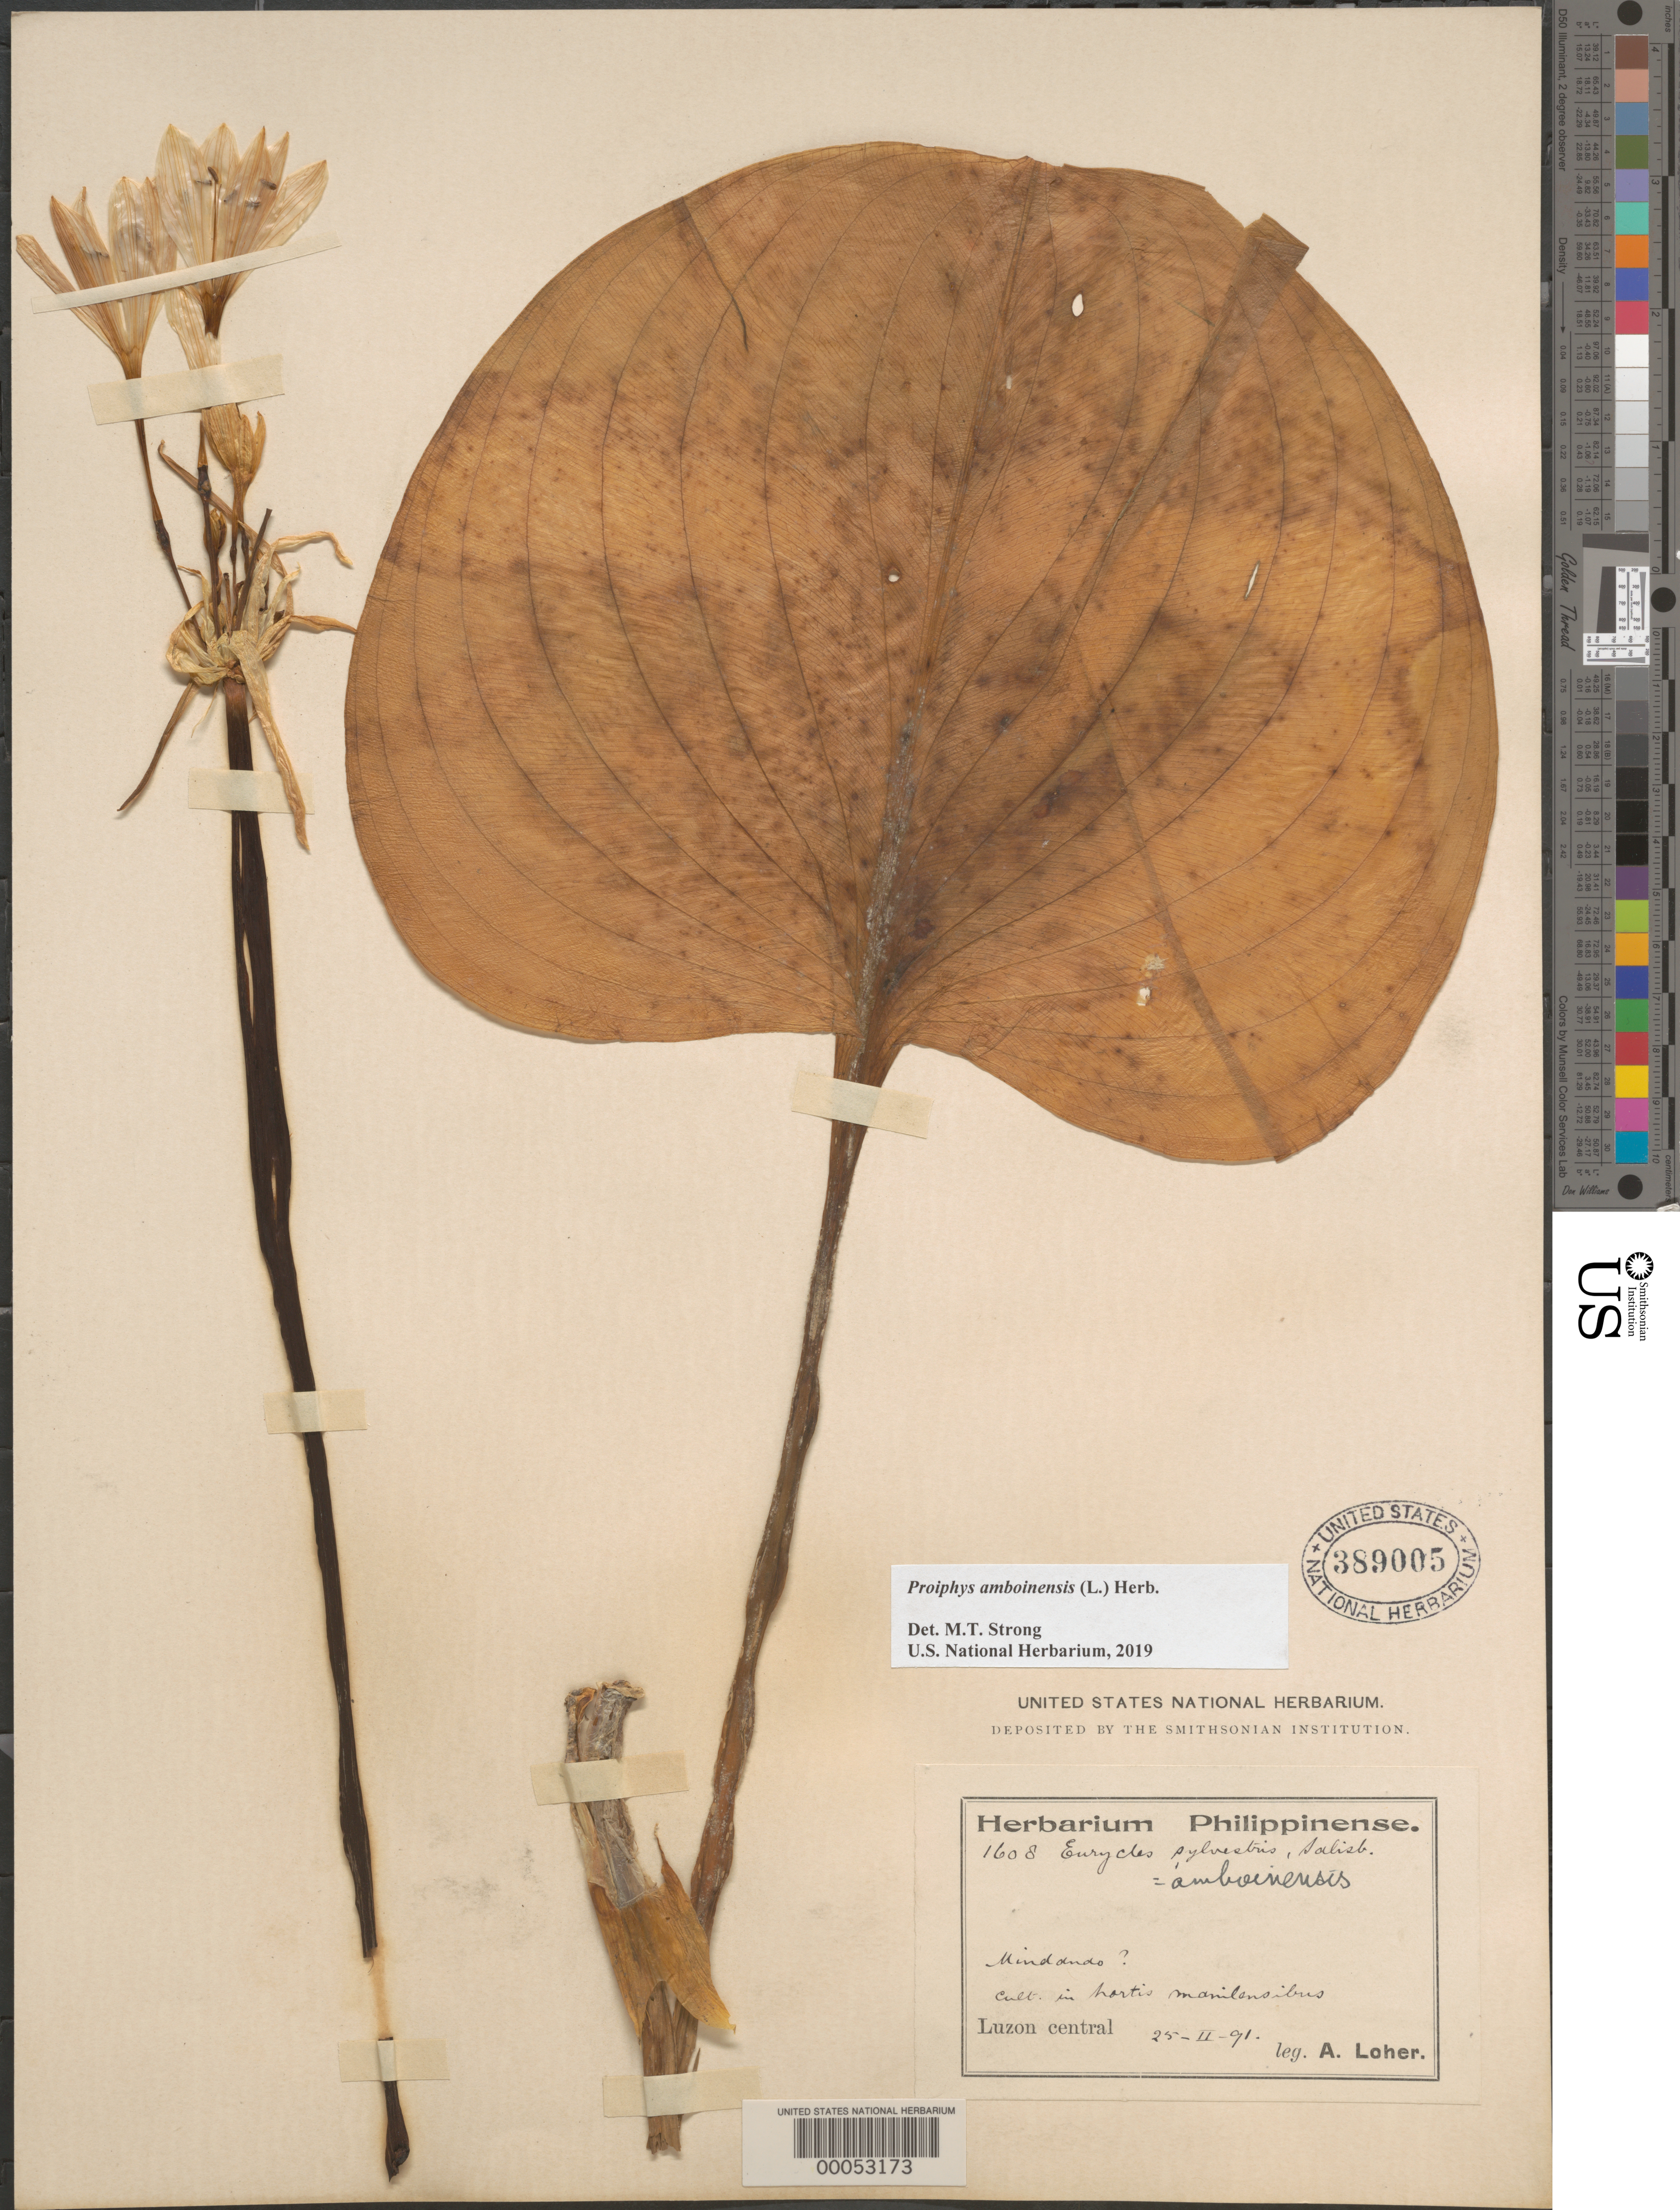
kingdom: Plantae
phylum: Tracheophyta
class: Liliopsida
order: Asparagales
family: Amaryllidaceae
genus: Proiphys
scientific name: Proiphys amboinensis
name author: (L.) Herb.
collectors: A. Loher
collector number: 1608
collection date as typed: Transcribed d/m/y: 25/2/91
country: Philippines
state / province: Central Luzon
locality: Mindanao. In hortis Manilesibus. Luzon central.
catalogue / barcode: US 389005